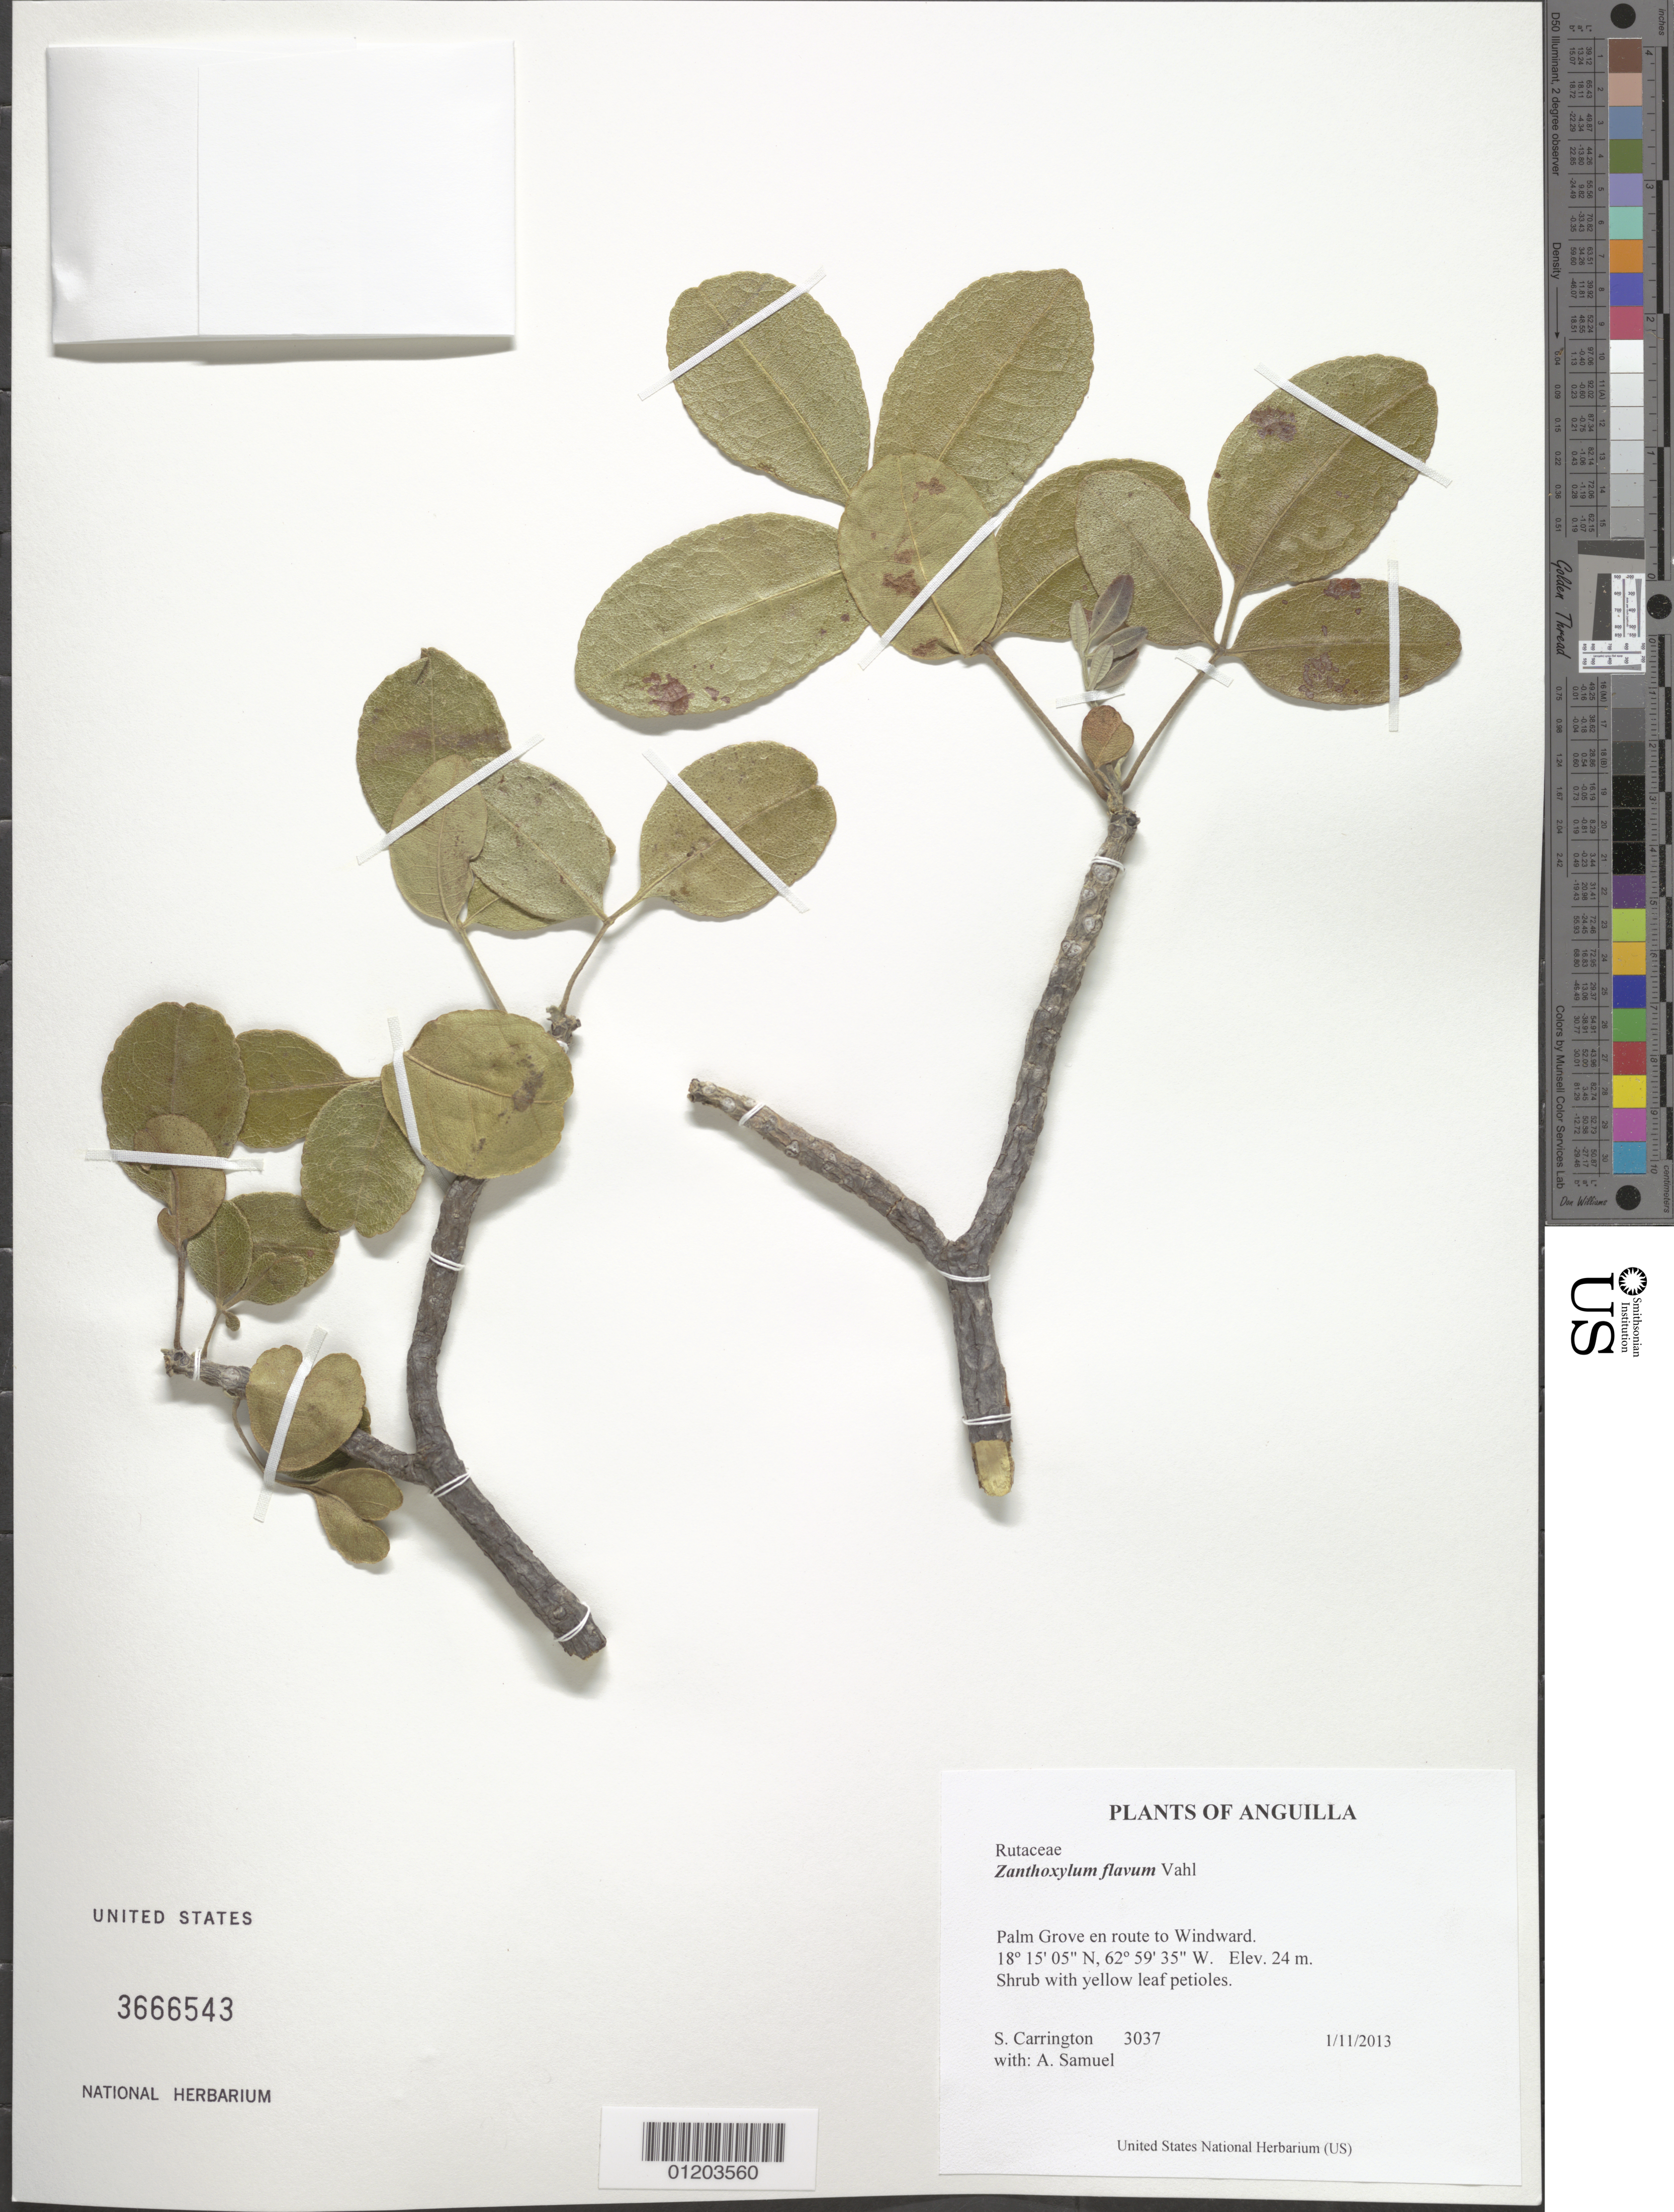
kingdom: Plantae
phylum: Tracheophyta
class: Magnoliopsida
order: Sapindales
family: Rutaceae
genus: Zanthoxylum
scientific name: Zanthoxylum flavum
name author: Vahl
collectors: C. M. S. Carrington & A. Samuel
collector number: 3037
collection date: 2013-01-11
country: Anguilla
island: Anguilla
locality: Palm Grove en route to Windward.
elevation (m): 24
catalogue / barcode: US 3666543